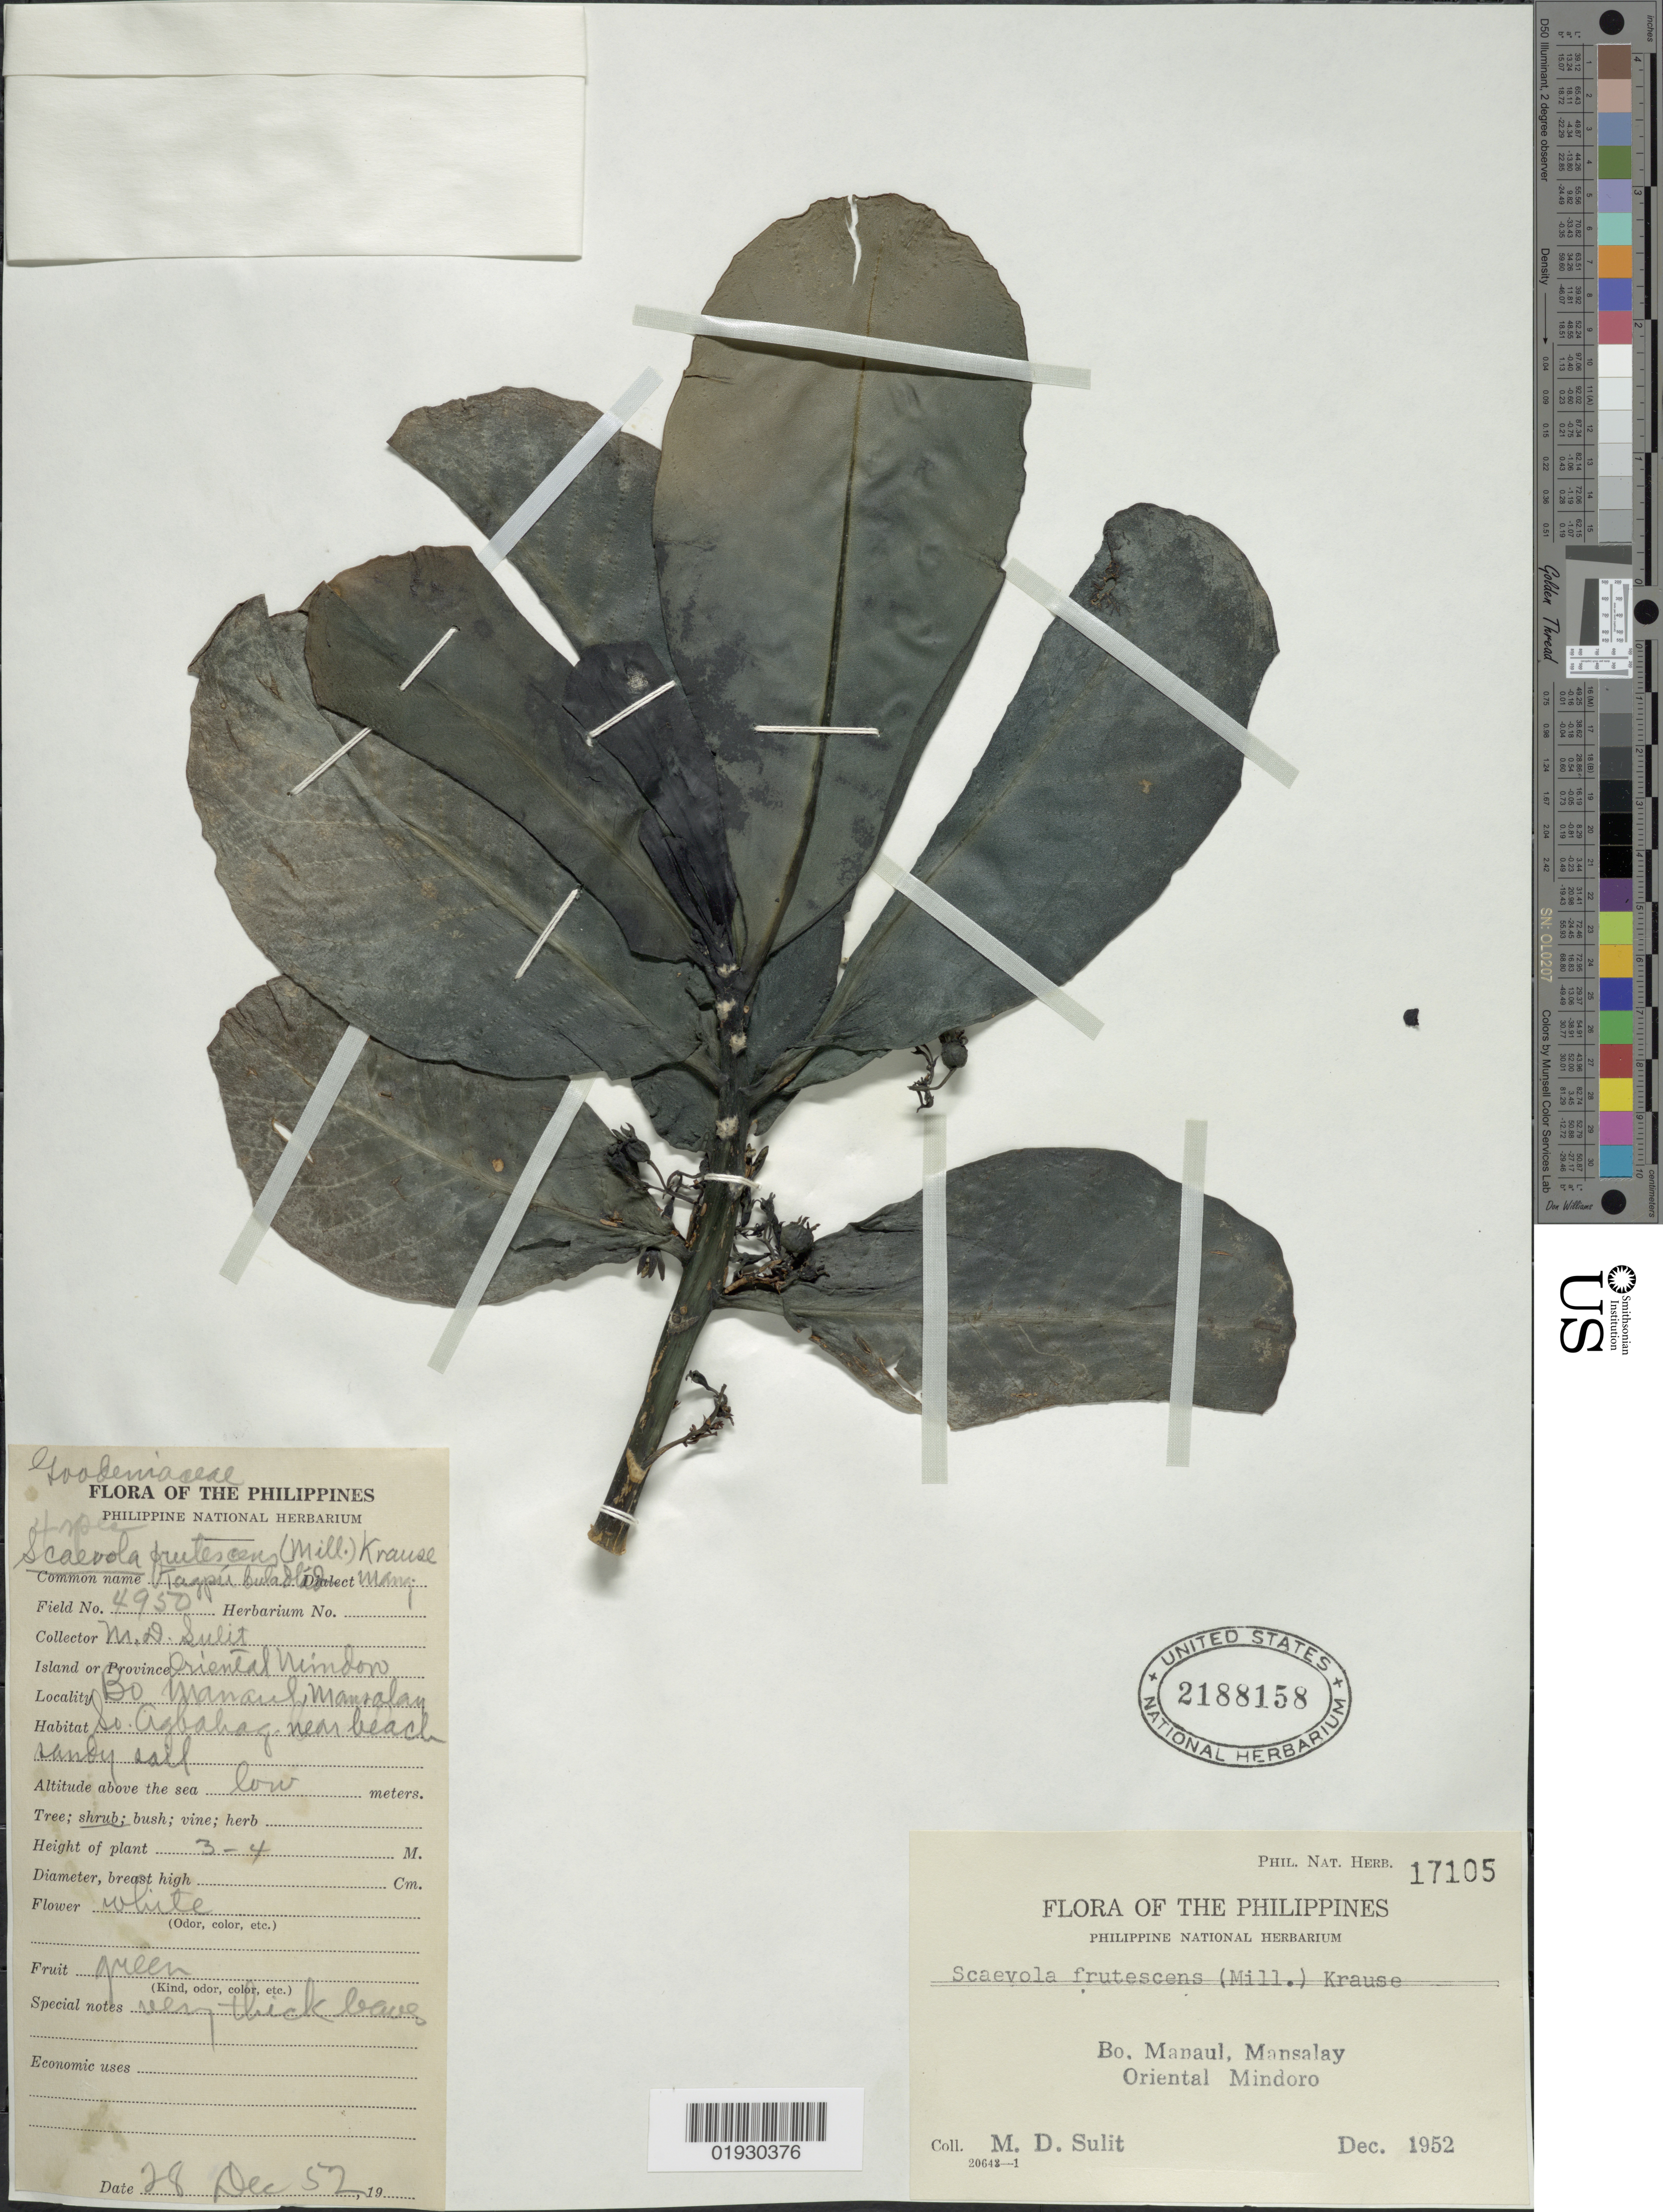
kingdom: Plantae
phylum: Tracheophyta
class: Magnoliopsida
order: Asterales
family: Goodeniaceae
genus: Scaevola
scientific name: Scaevola taccada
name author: (Gaertn.) Roxb.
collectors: M. Sulit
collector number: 4950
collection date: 1952-12-28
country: Philippines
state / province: Mimaropa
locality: Island or Province Oriental Mindoro. Bo Manaul, Mansalay. So-Agbahag, near beach.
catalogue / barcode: US 2188158